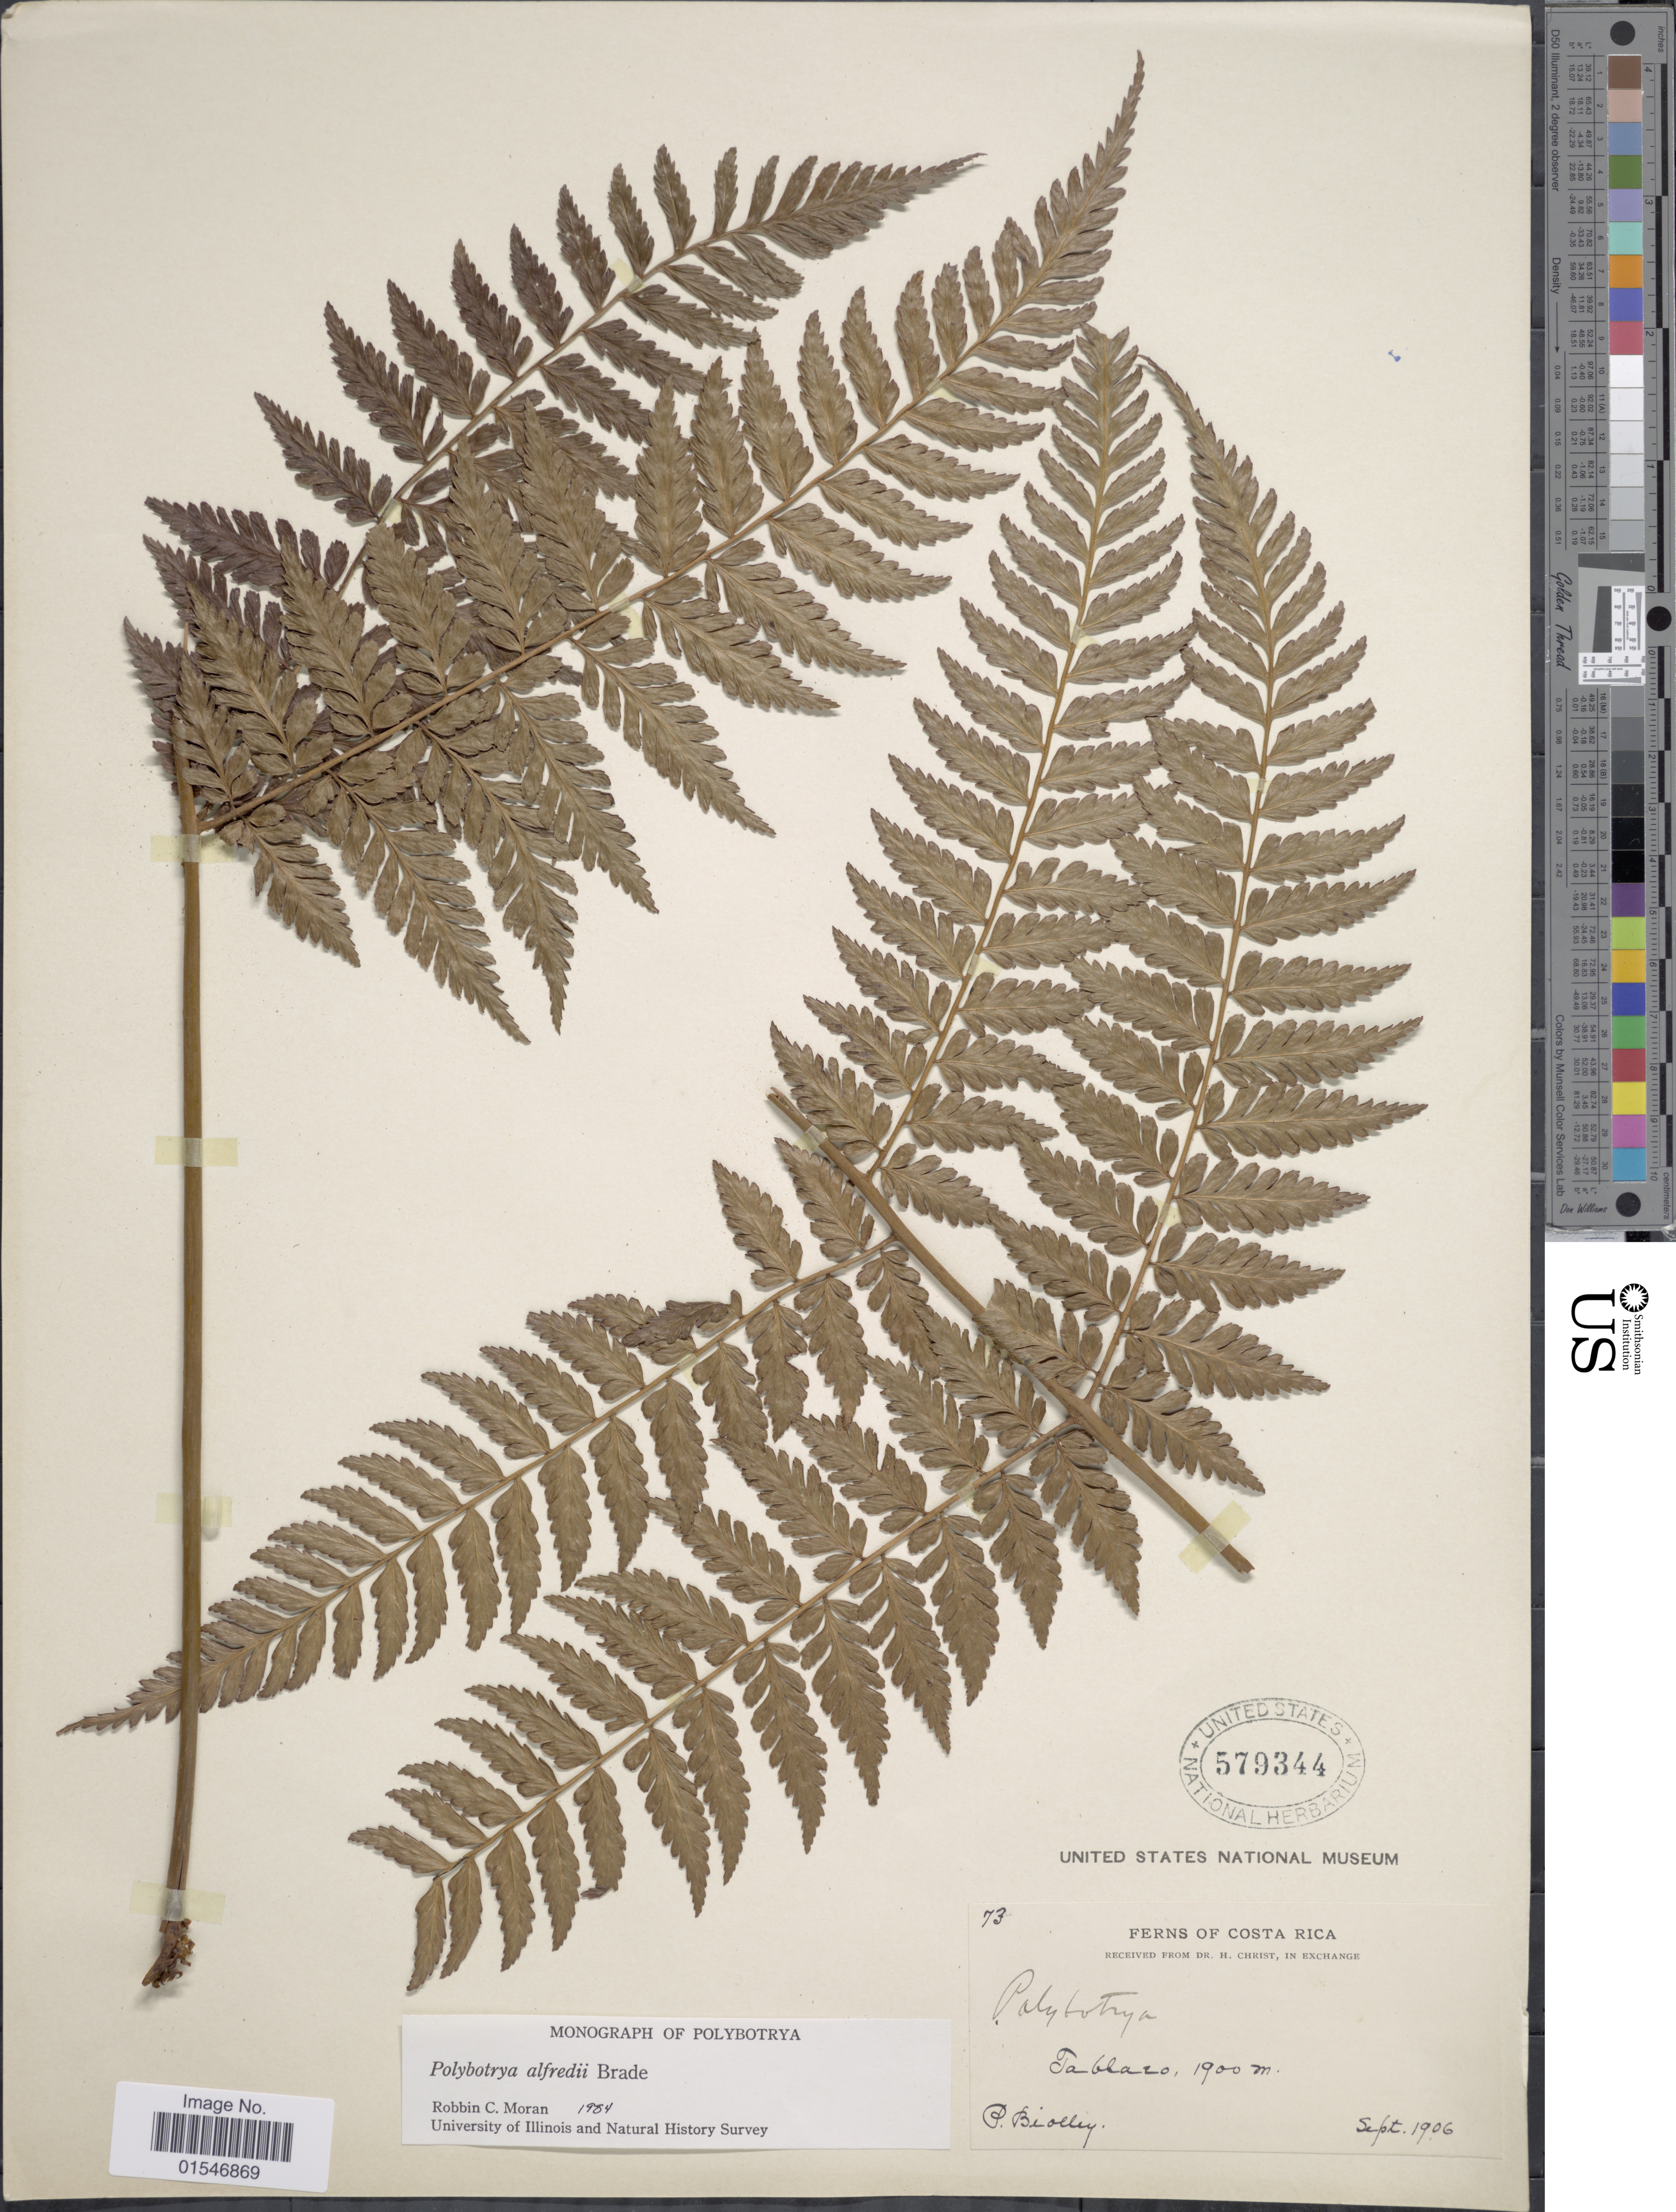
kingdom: Plantae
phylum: Tracheophyta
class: Polypodiopsida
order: Polypodiales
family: Dryopteridaceae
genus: Polybotrya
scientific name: Polybotrya alfredii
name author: Brade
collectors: P. Biolley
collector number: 73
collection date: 1906-09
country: Costa Rica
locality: Costa Rica. Tablazo.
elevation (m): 1900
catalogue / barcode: US 579344